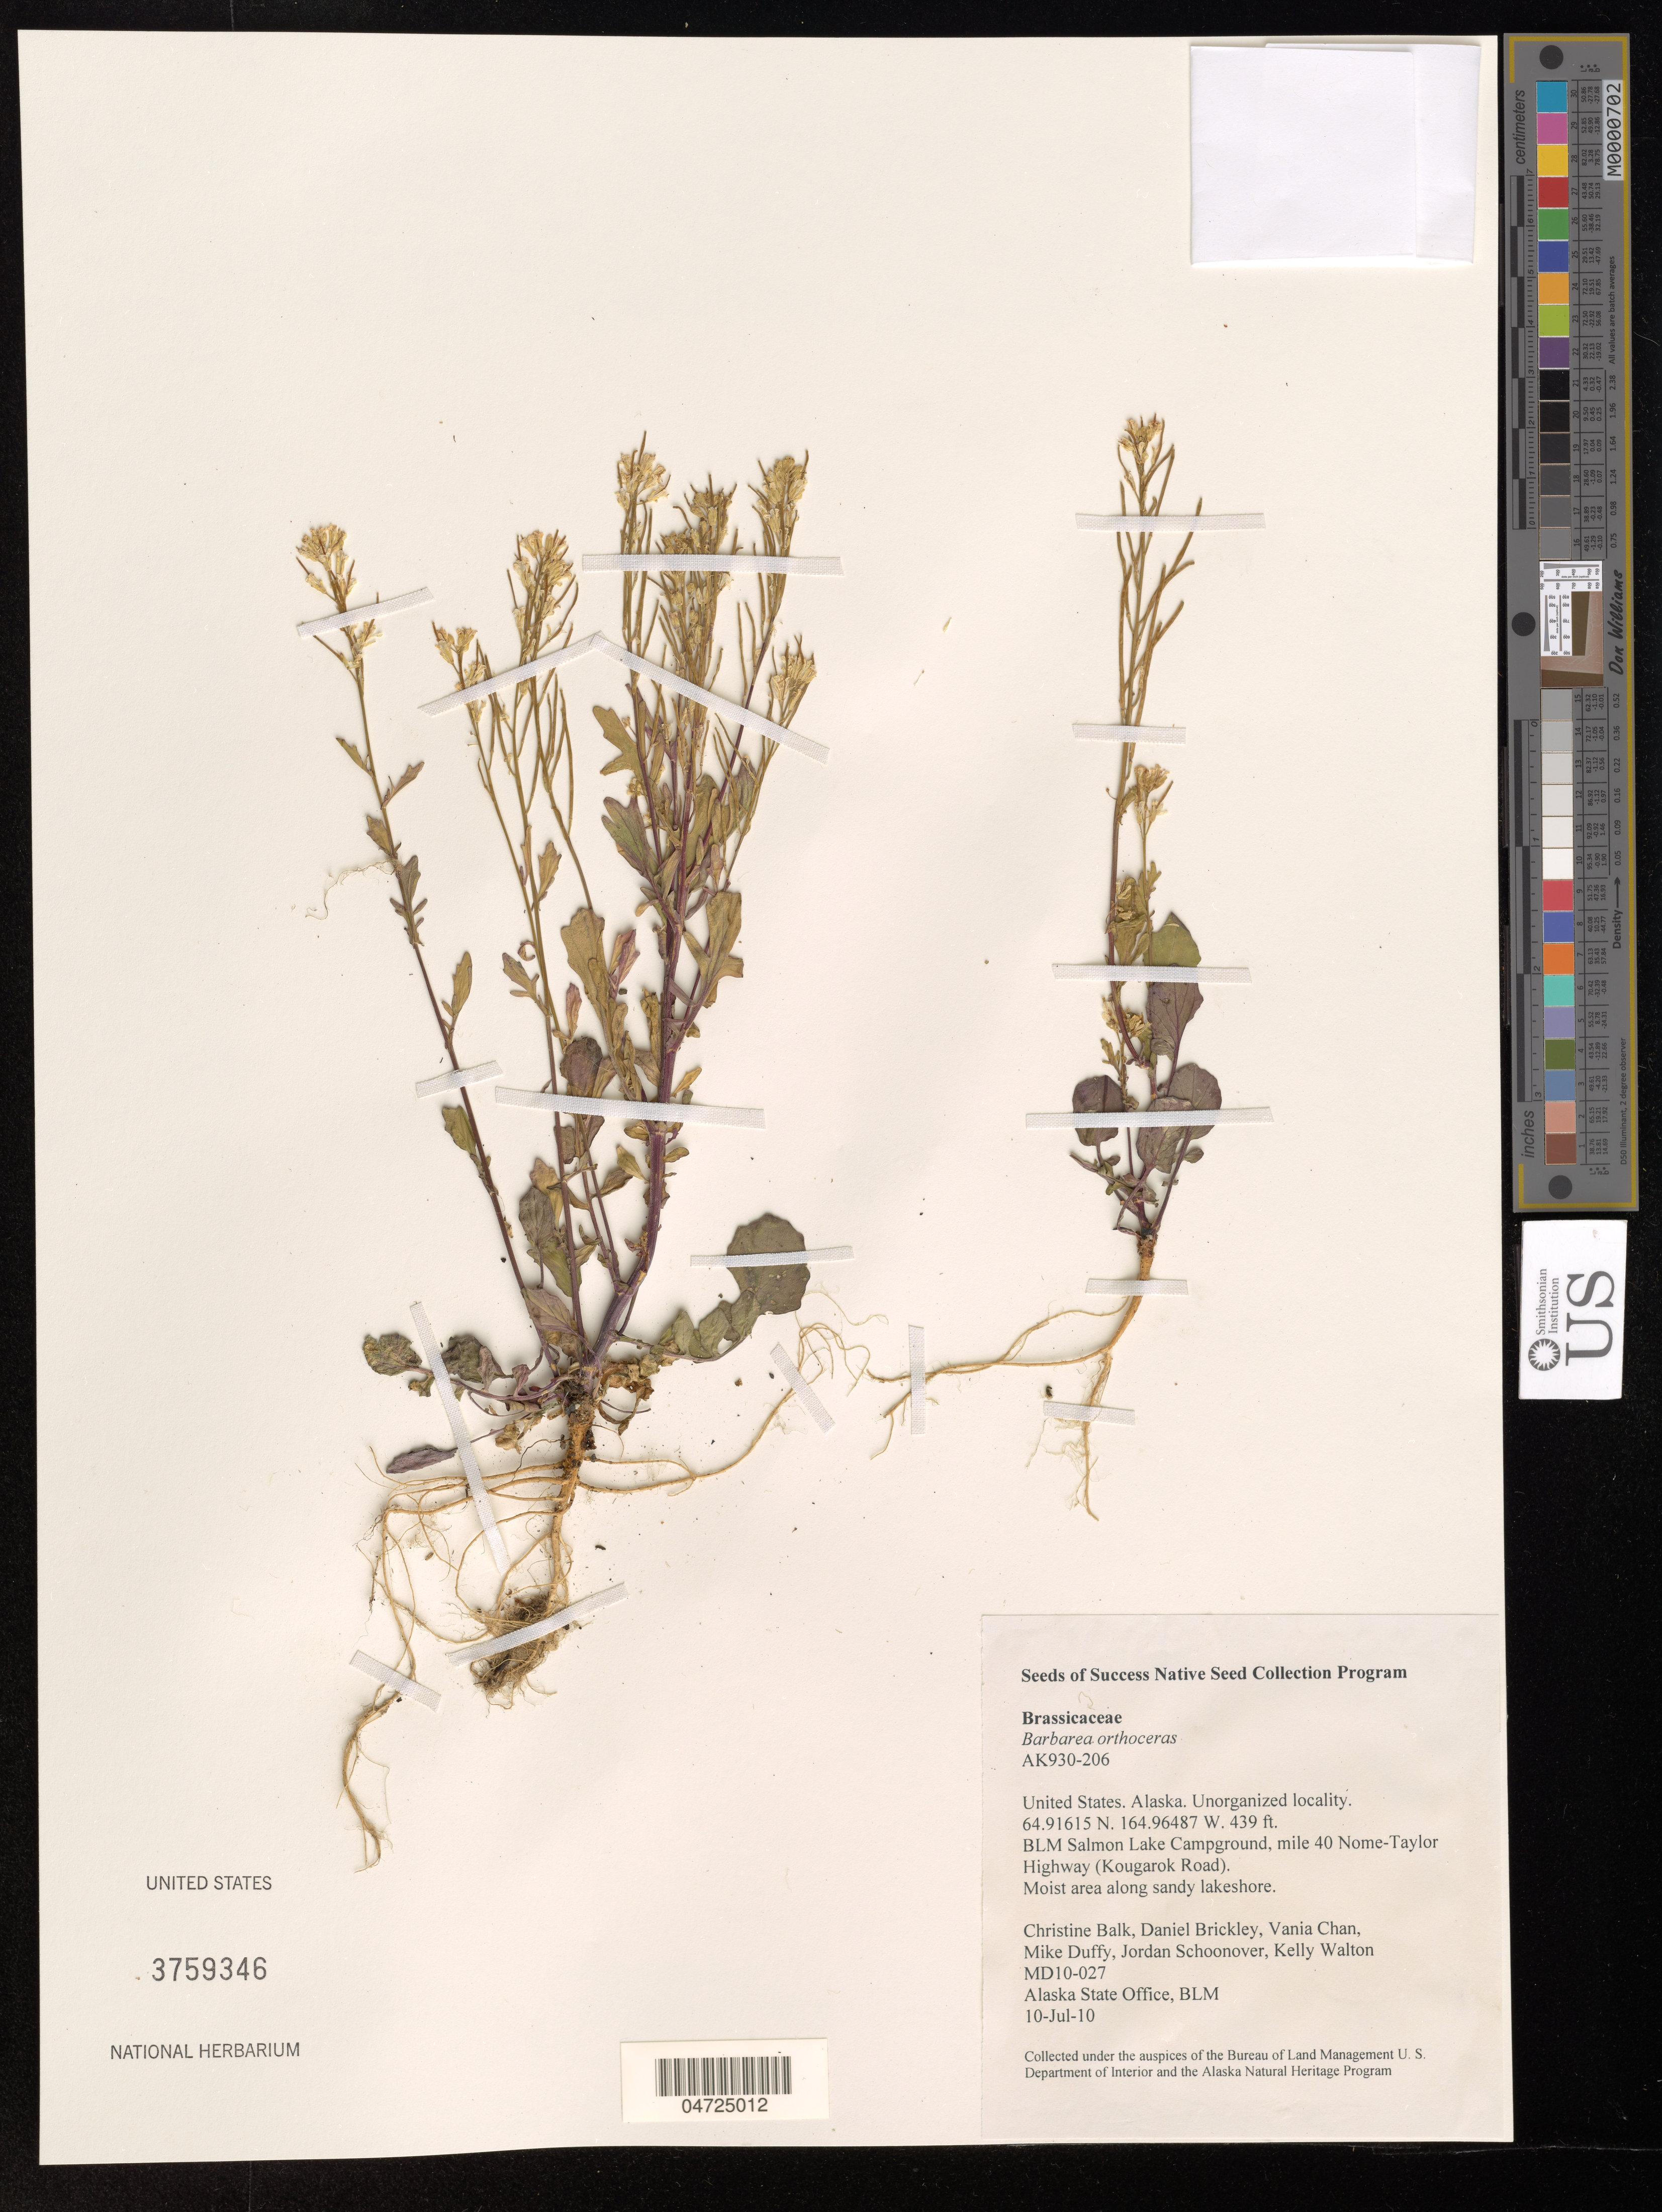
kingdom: Plantae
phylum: Tracheophyta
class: Magnoliopsida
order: Brassicales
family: Brassicaceae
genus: Barbarea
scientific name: Barbarea orthoceras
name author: Ledeb.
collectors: C. Balk, D. Brickley, V. Chan, M. Duffy & et al.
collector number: MD10-027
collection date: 2010-07-10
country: United States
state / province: Alaska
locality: BLM Salmon Lake Campground, mile 40 Nome-Taylor Highway (Kougarok Road).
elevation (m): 134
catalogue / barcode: US 3759346